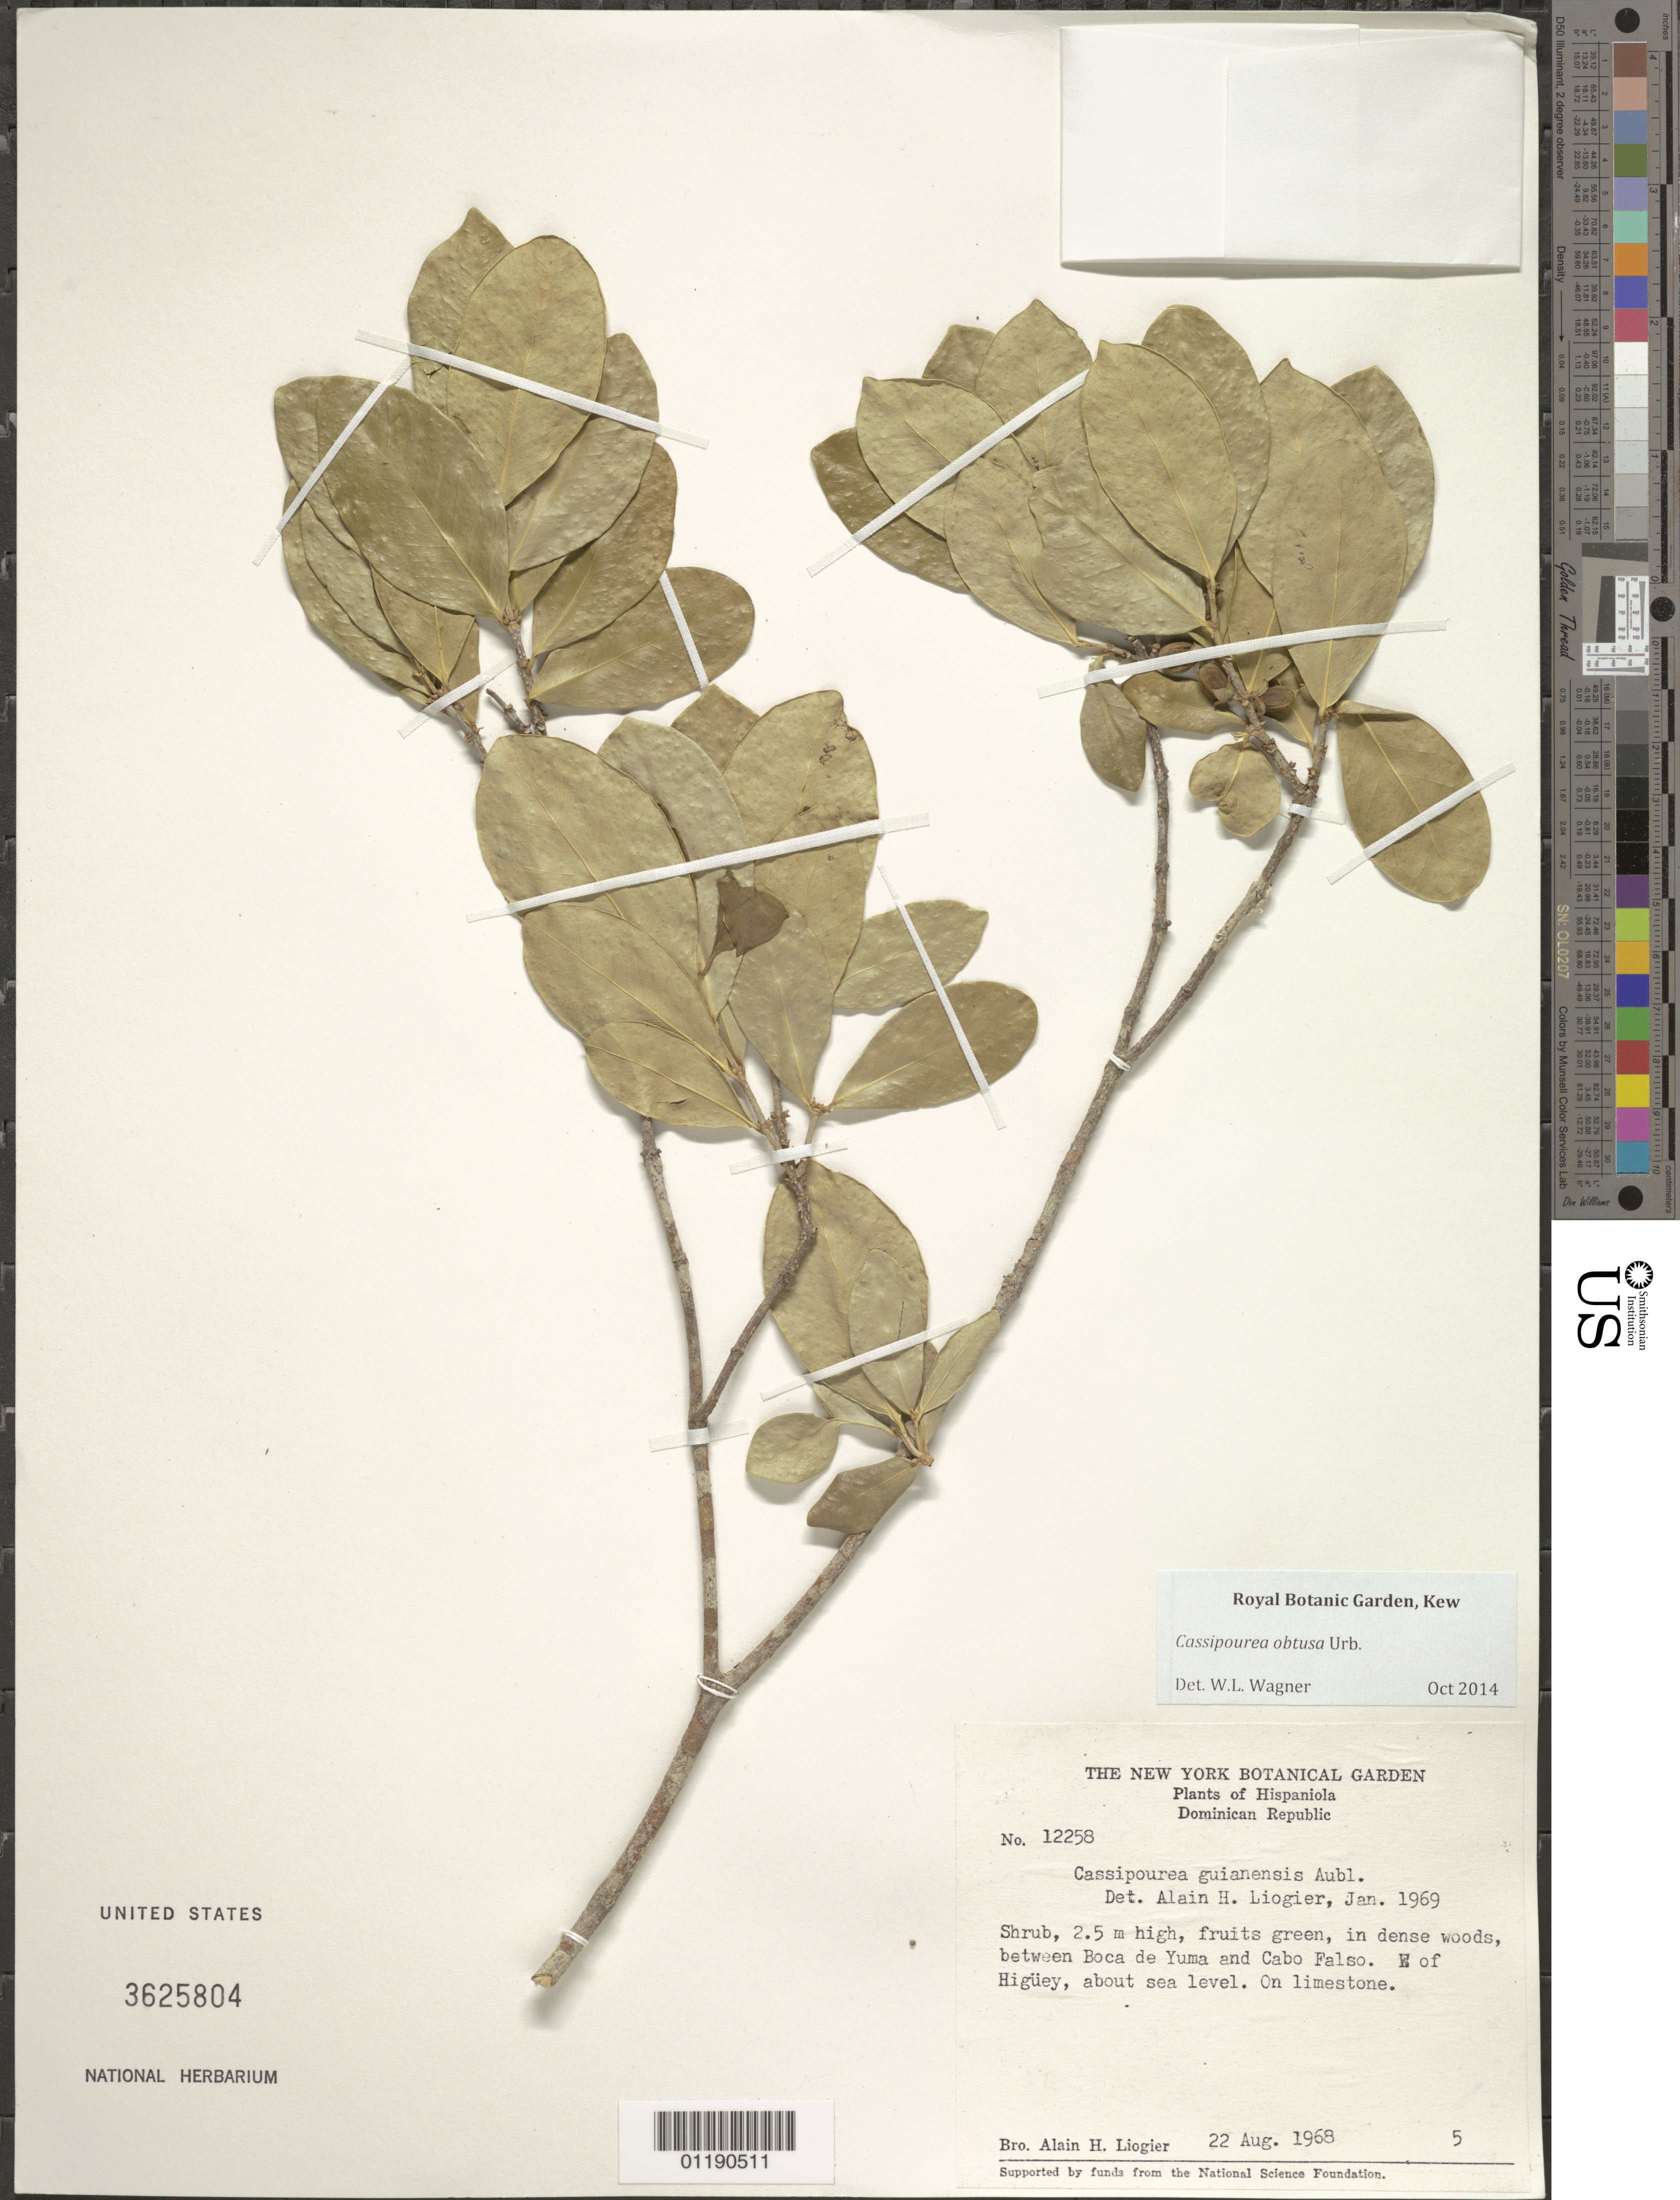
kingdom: Plantae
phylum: Tracheophyta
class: Magnoliopsida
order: Malpighiales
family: Rhizophoraceae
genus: Cassipourea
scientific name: Cassipourea obtusa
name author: Urb.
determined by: Prance, G. T.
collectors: A. H. Liogier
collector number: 12258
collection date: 1968-08-22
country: Dominican Republic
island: Hispaniola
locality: Between Boca de Yuma and Cabo Falso. W of Higuey.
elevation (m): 0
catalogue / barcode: US 3625804